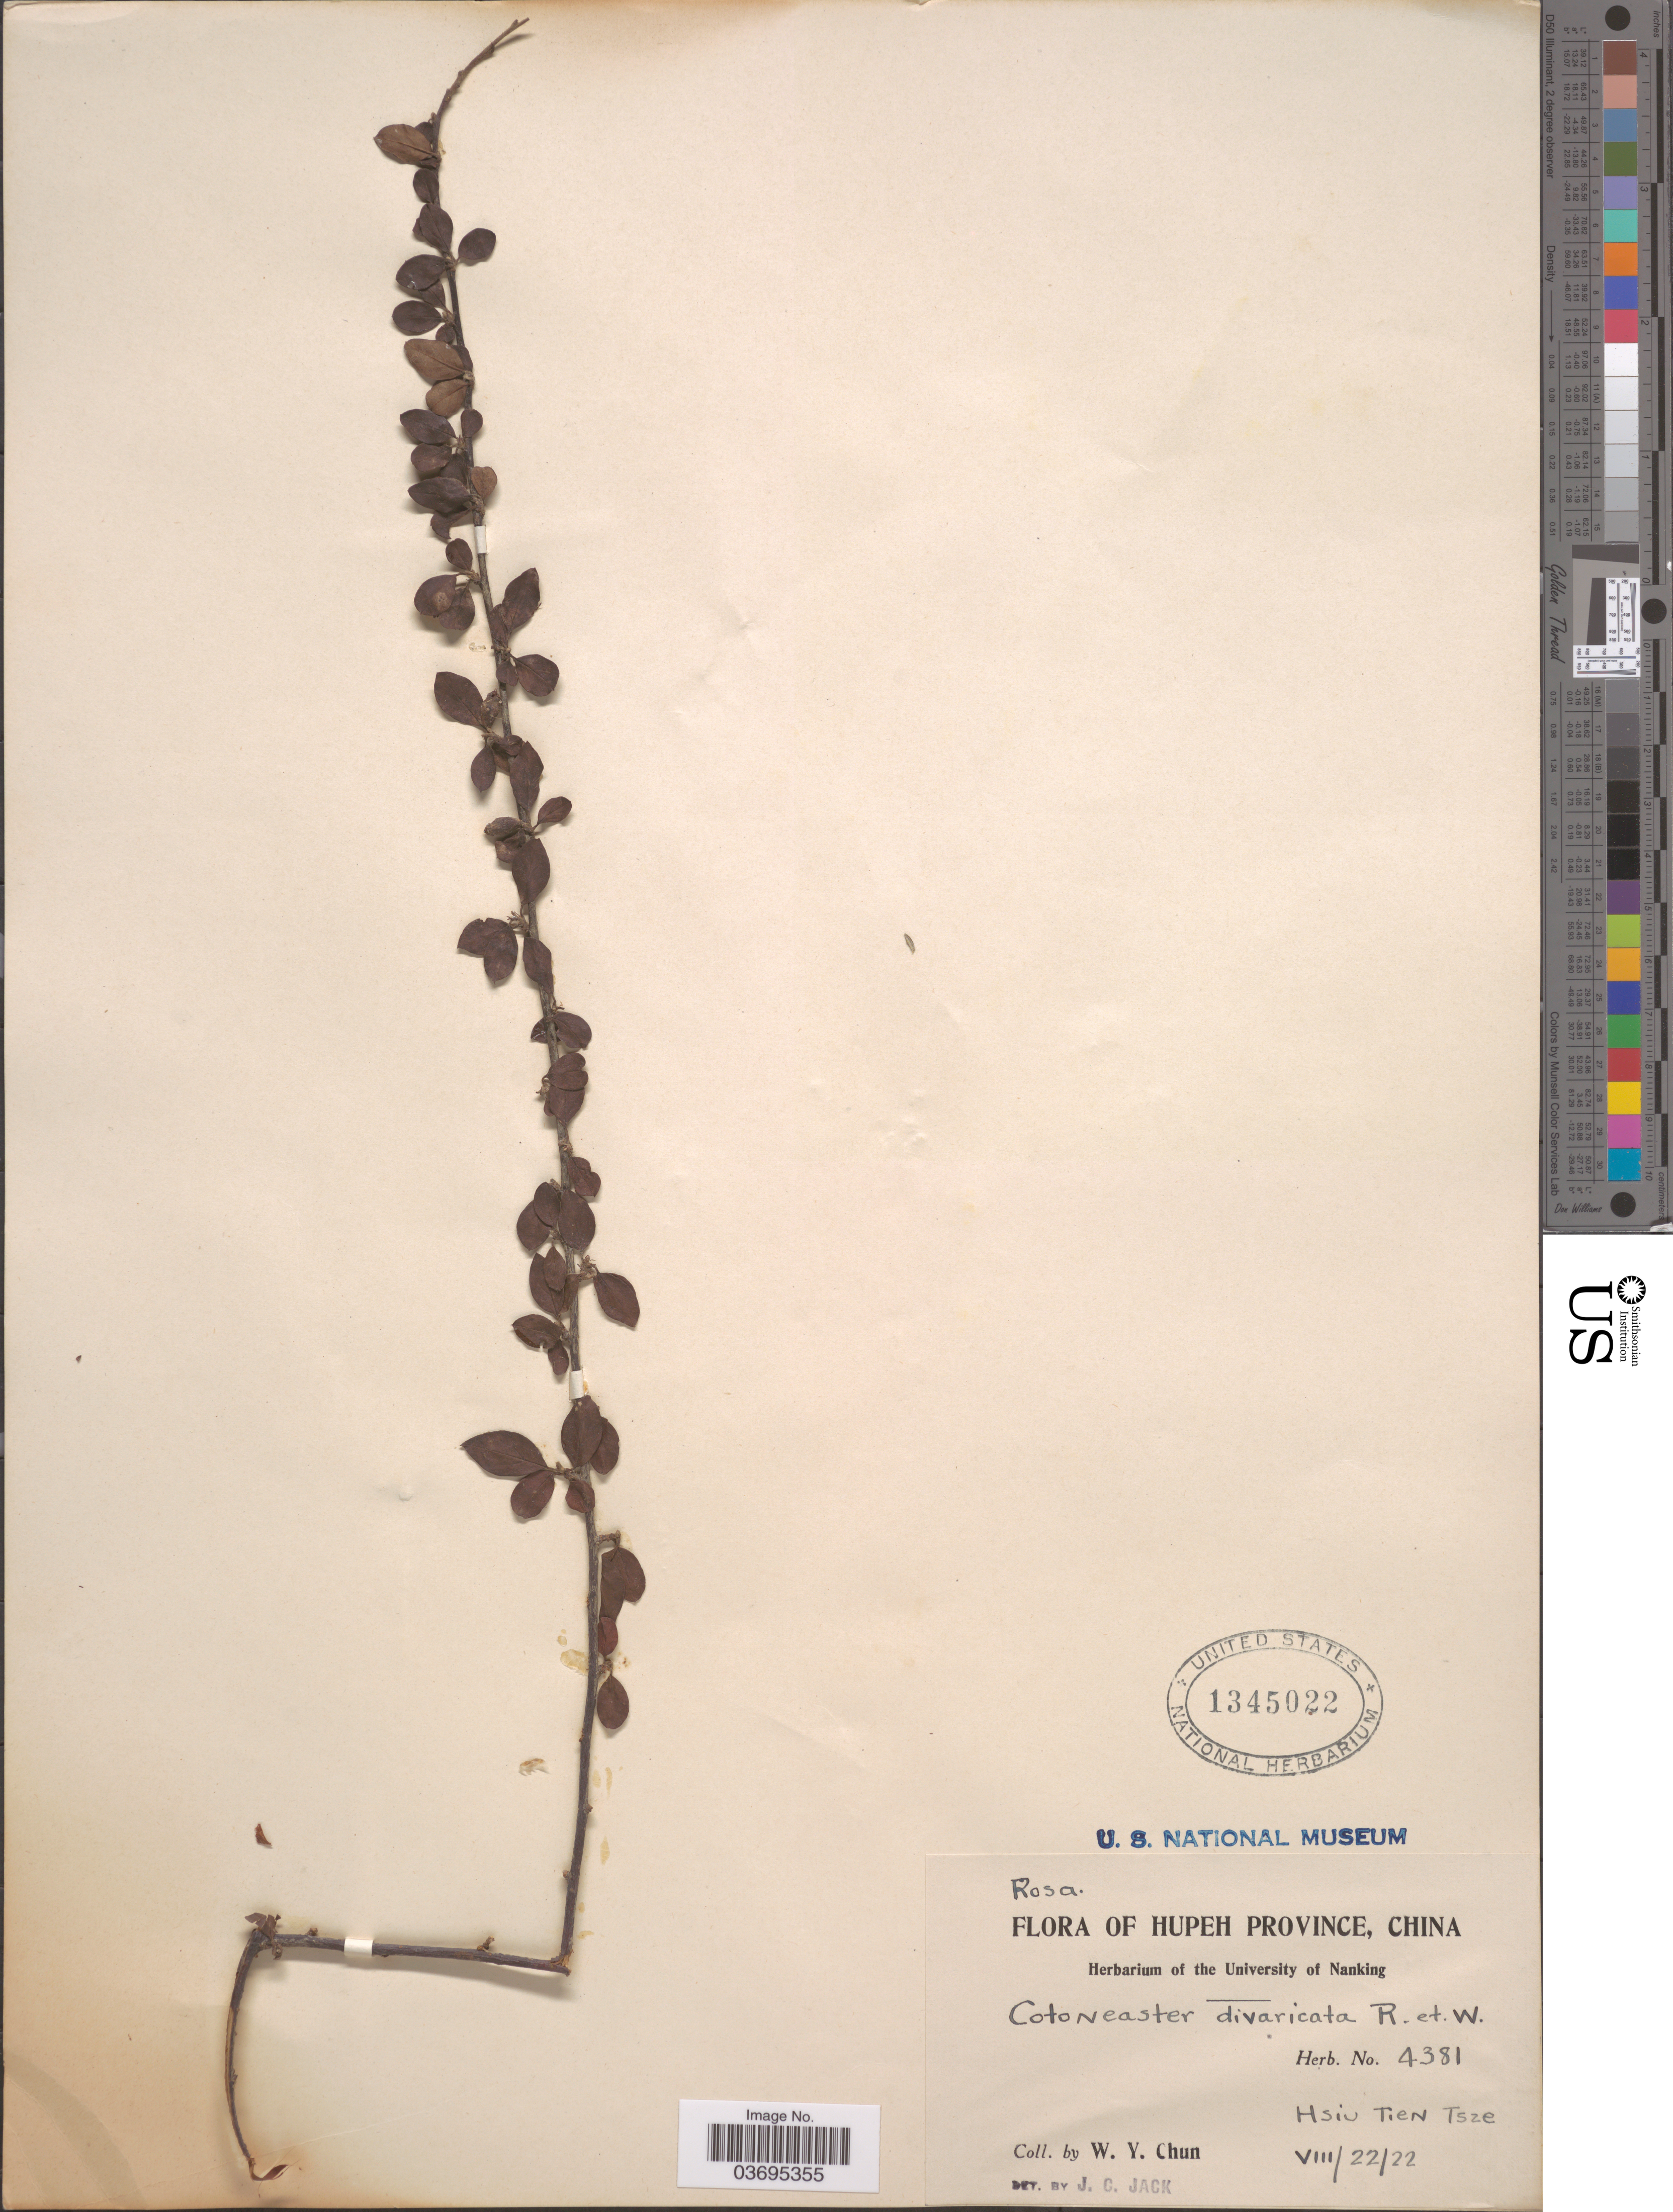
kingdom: Plantae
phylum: Tracheophyta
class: Magnoliopsida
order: Rosales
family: Rosaceae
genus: Cotoneaster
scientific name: Cotoneaster divaricatus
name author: Rehder & E.H. Wilson in Sarg.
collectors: W. Y. Chun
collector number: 4381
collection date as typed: Transcribed d/m/y: 22/8/22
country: China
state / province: Hubei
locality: Hupeh Province. Hsiu Tien Tsze.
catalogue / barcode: US 1345022